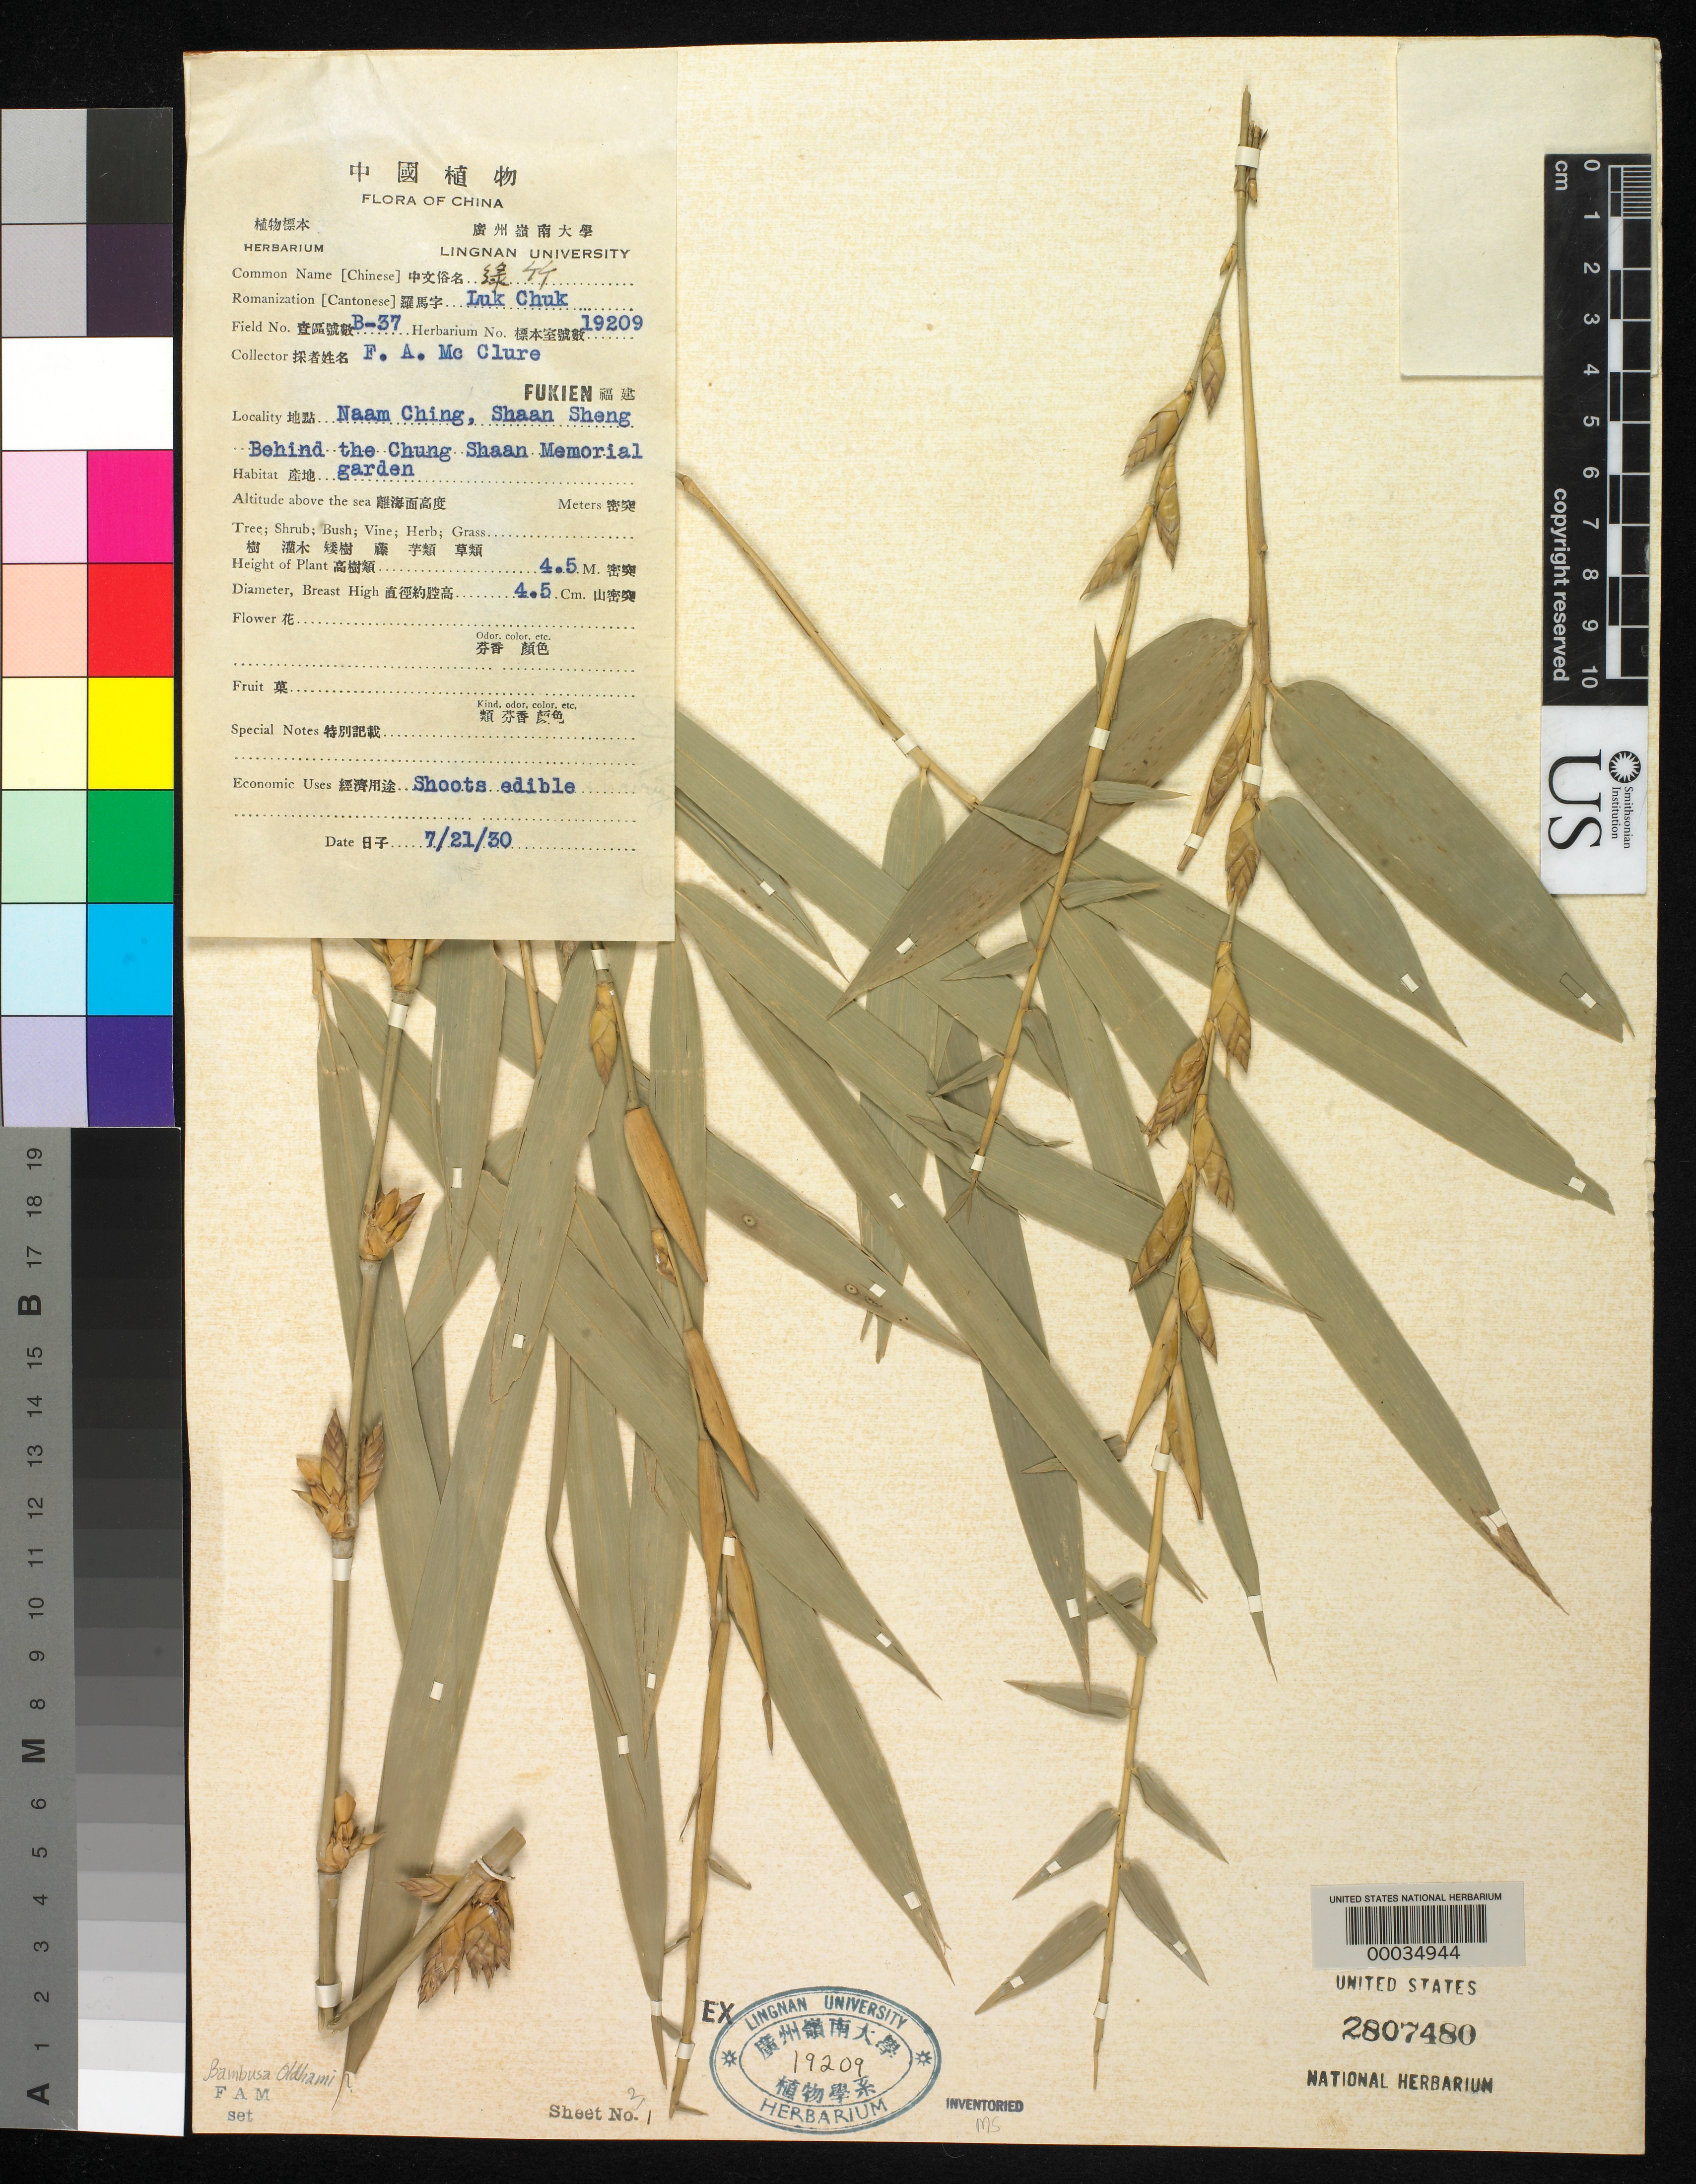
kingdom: Plantae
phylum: Tracheophyta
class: Liliopsida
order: Poales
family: Poaceae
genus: Bambusa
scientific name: Bambusa oldhamii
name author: Munro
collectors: F. A. McClure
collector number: B-37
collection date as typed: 21 Jul 1930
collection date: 1930-07-21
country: China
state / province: Fujian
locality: Naam ching, shaan sheng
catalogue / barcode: US 2807480